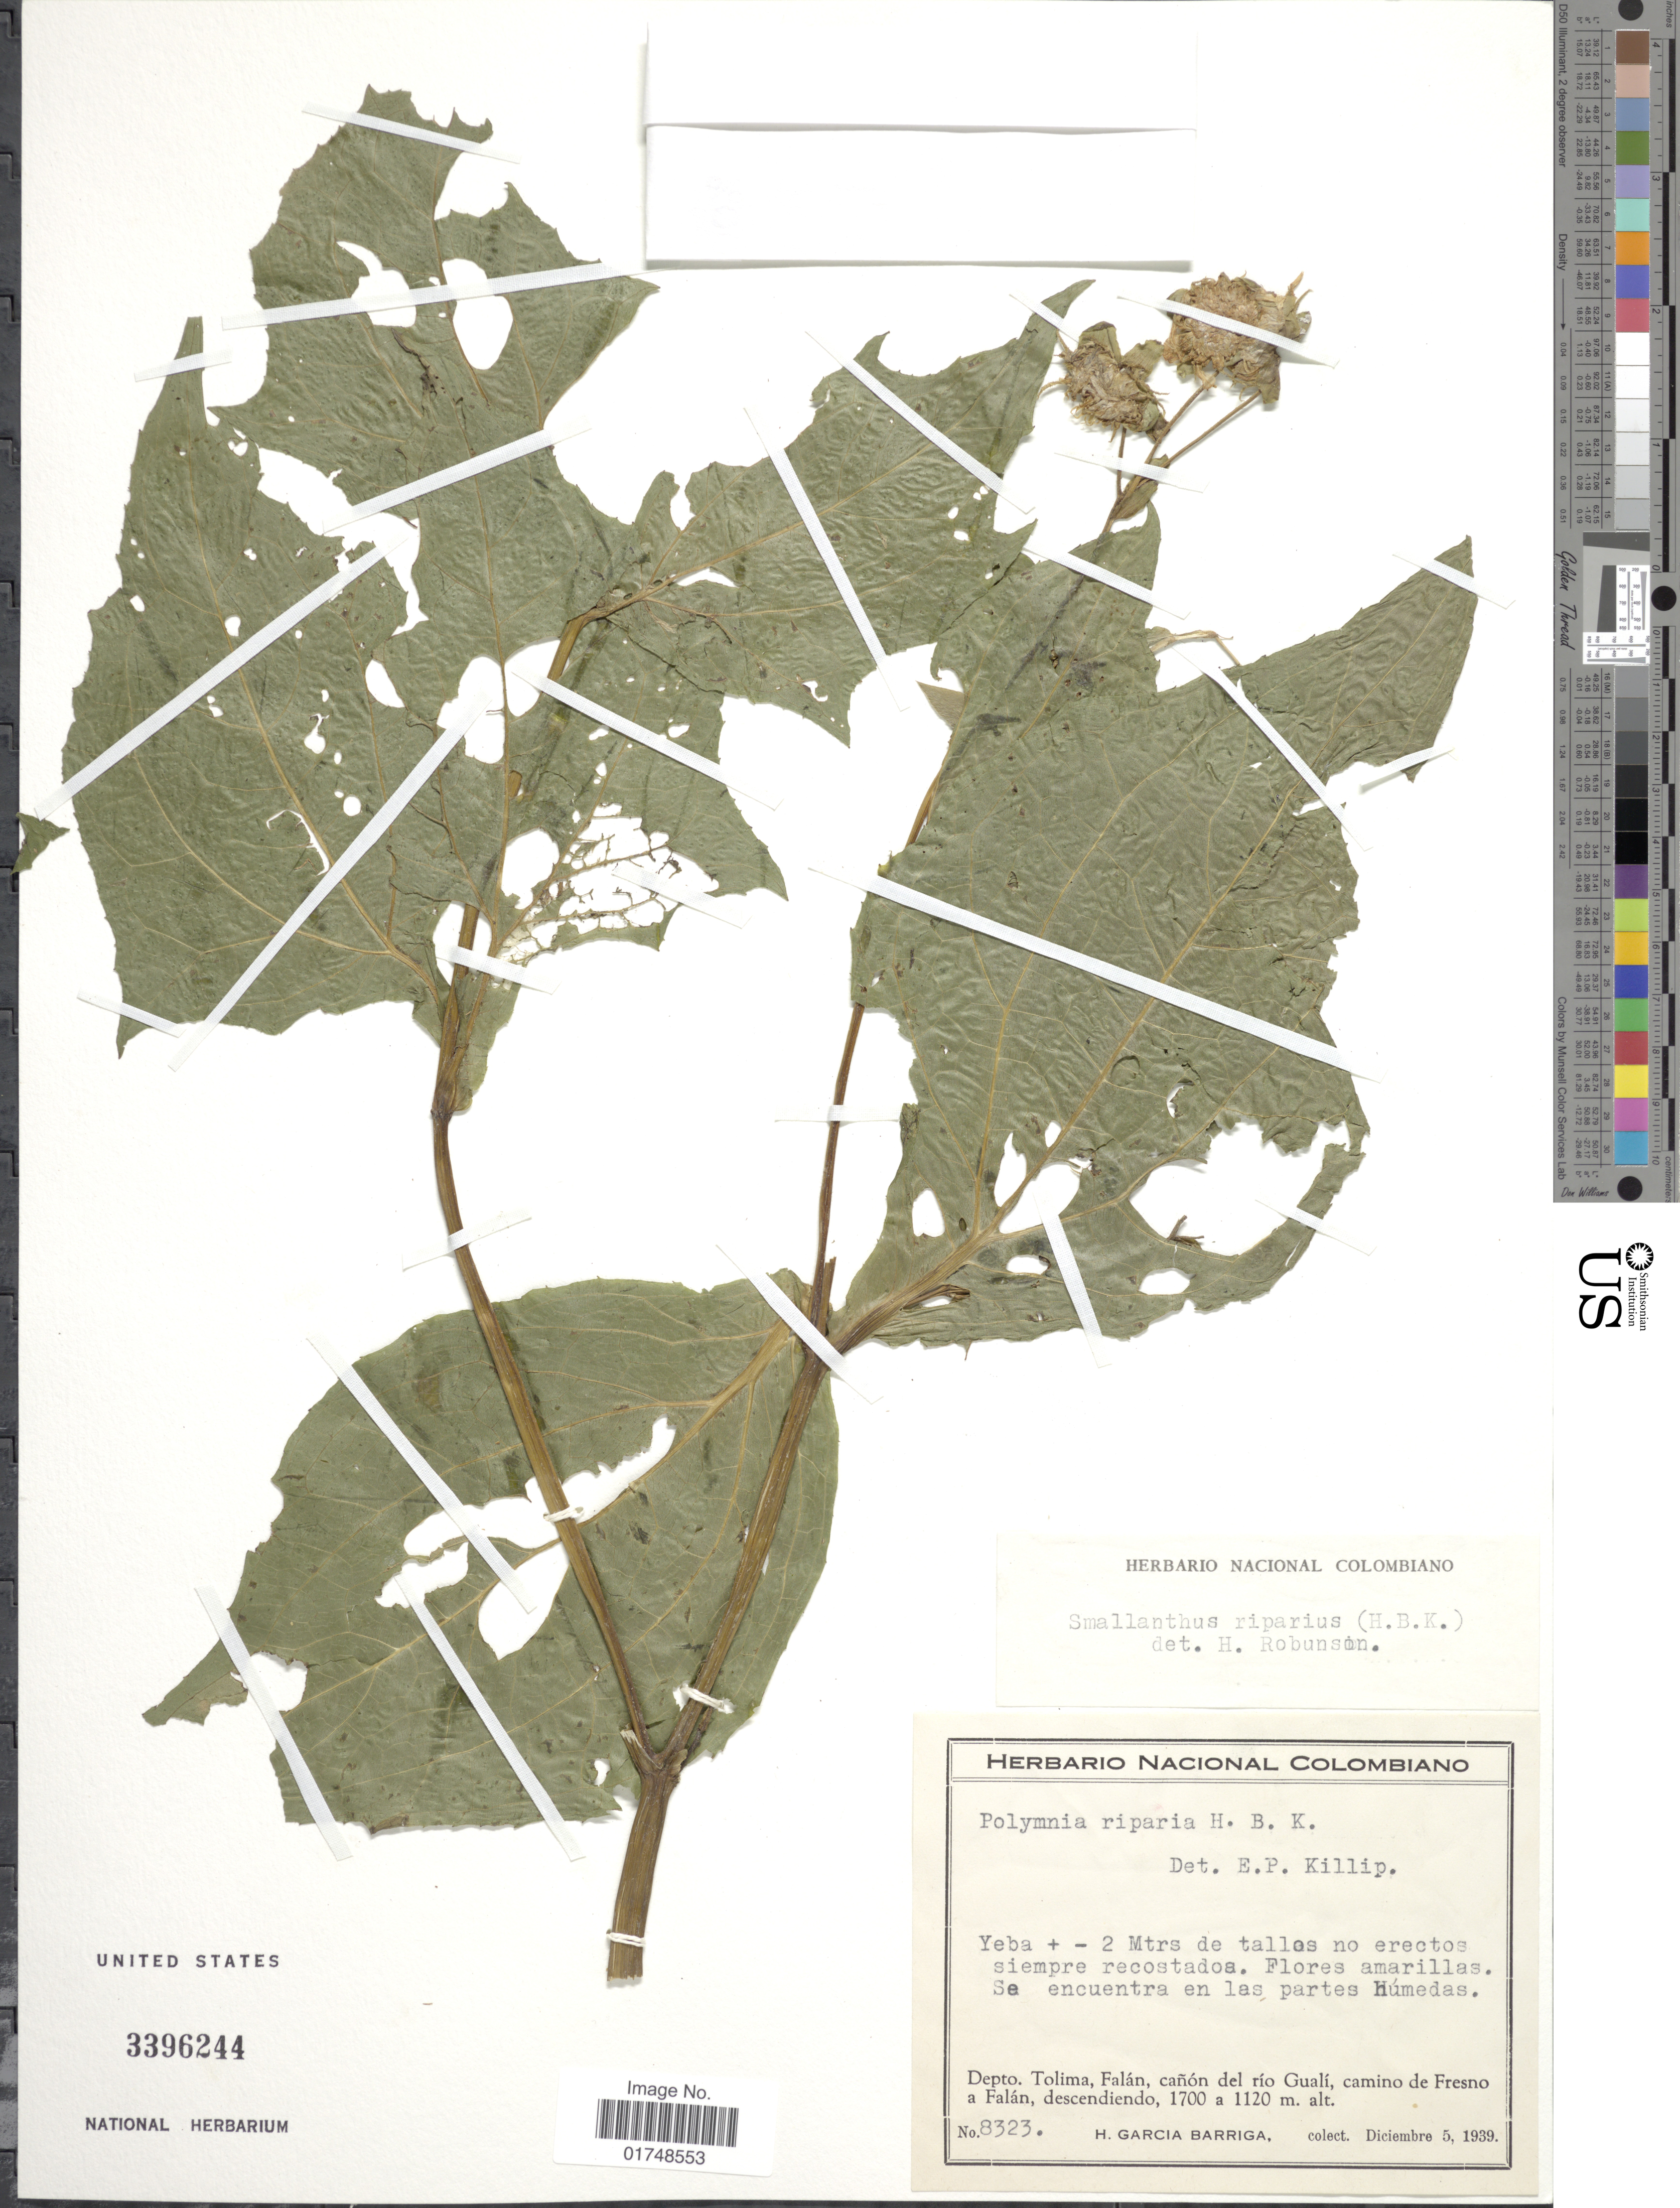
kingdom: Plantae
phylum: Tracheophyta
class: Magnoliopsida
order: Asterales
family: Asteraceae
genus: Smallanthus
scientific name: Smallanthus riparius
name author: (Kunth) H. Rob.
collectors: H. García Barriga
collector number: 8323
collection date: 1939-12-05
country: Colombia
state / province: Tolima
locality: Depto. Tolima, Falan, cañon del rio Guali, camino de Fresno a Falan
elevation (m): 1120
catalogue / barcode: US 3396244